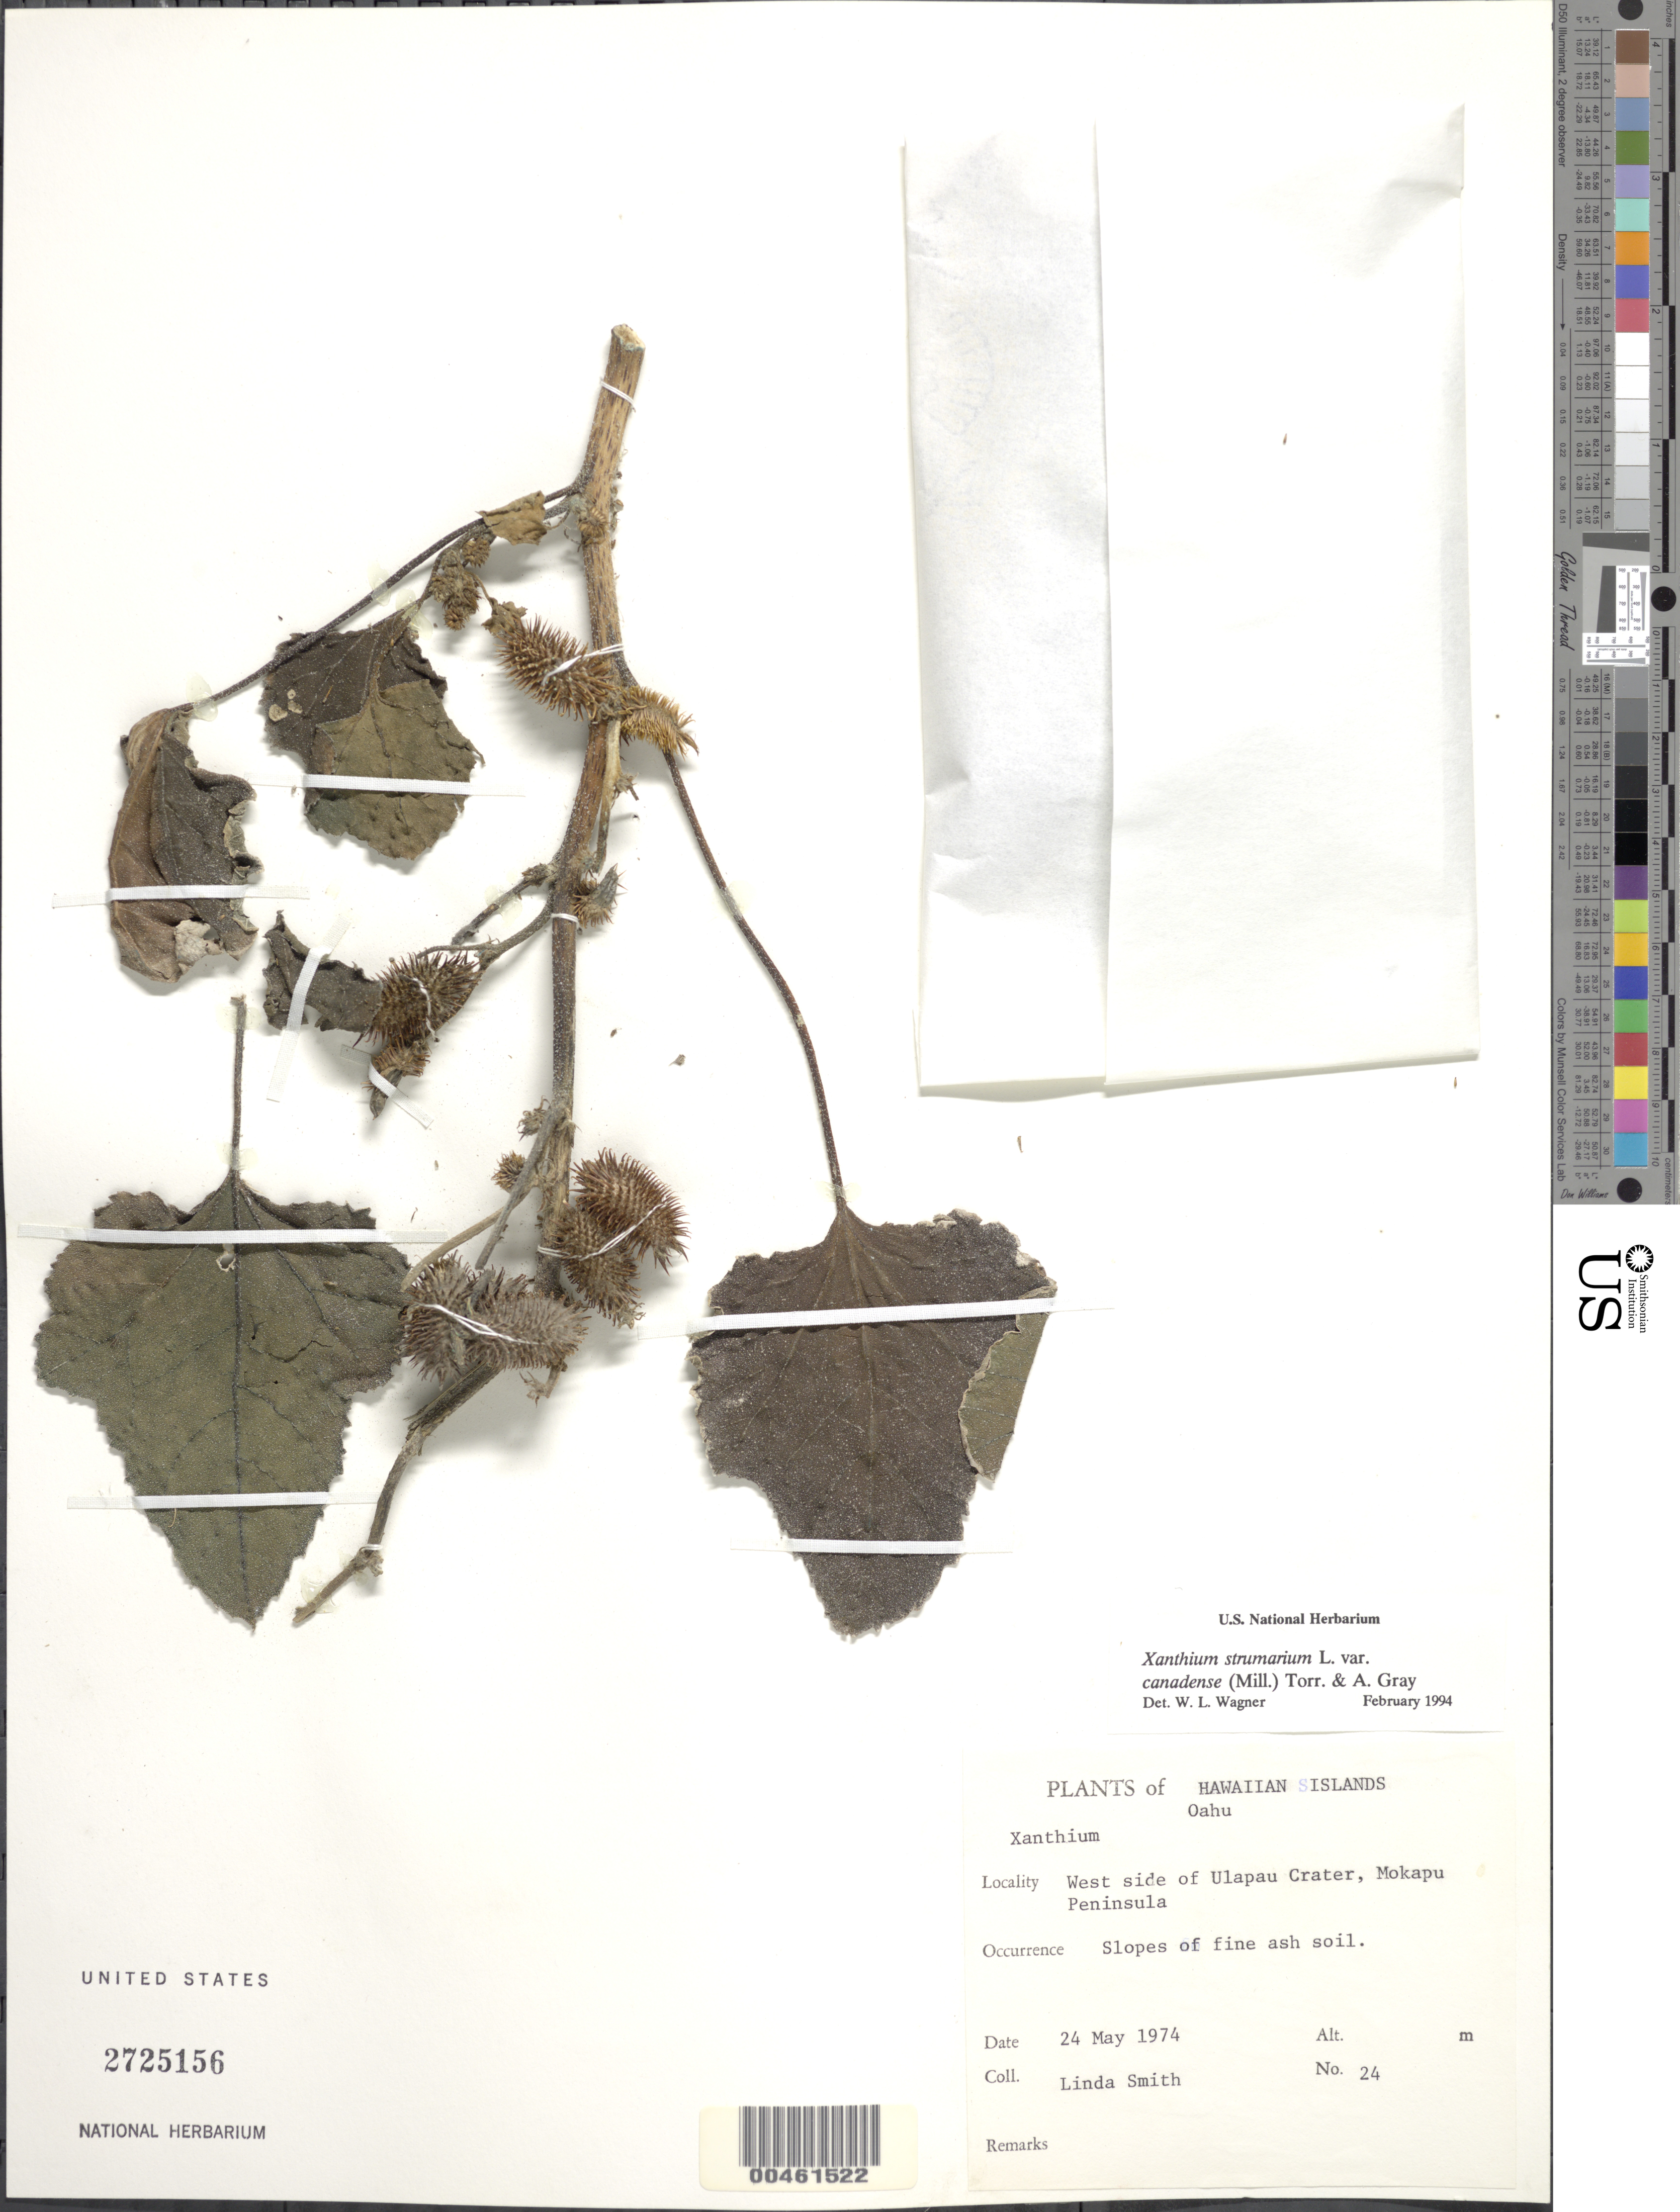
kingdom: Plantae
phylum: Tracheophyta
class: Magnoliopsida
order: Asterales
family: Asteraceae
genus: Xanthium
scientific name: Xanthium strumarium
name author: L.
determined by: Wagner, W. L., (BOT), Smithsonian Institution - National Museum of Natural History (UNITED STATES)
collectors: L. Smith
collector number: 24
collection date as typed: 24 May 1974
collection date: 1974-05-24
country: United States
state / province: Hawaii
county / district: Honolulu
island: Oahu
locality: W side of Ulapau Crater, Mokapu Peninsula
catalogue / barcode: US 2725156